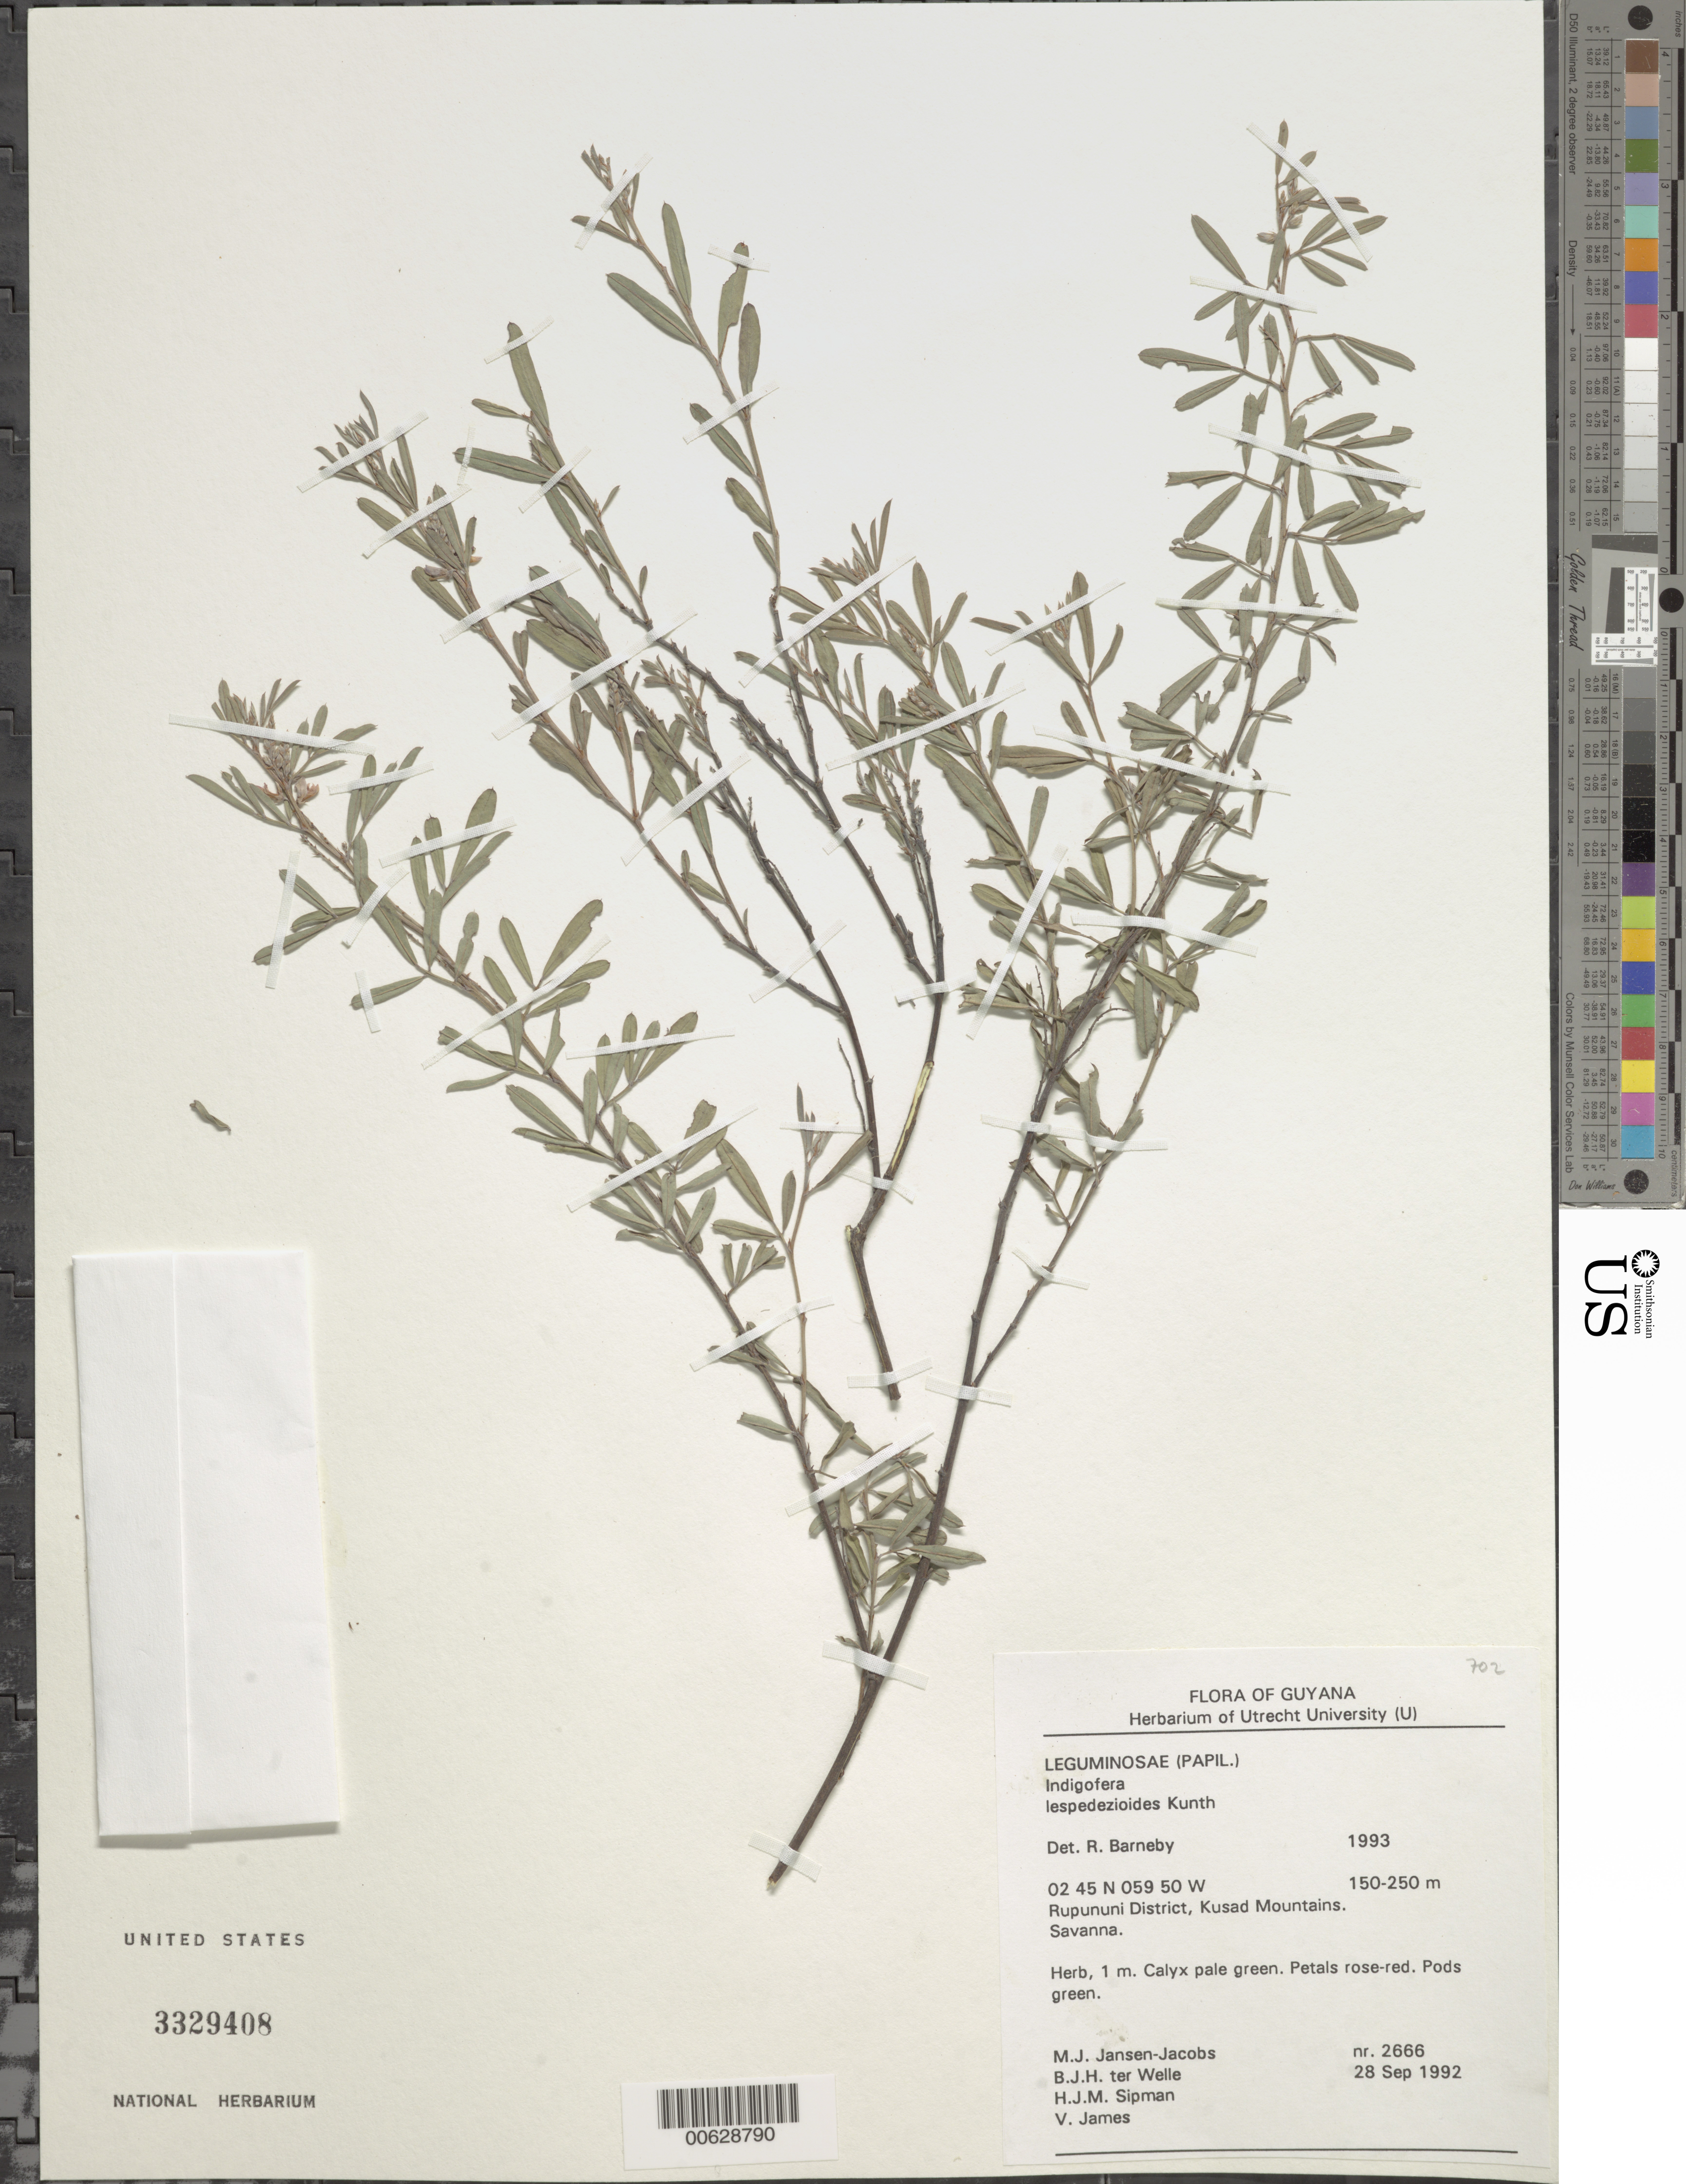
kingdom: Plantae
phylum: Tracheophyta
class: Magnoliopsida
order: Fabales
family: Fabaceae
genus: Indigofera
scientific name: Indigofera lespedezioides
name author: Kunth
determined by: Barneby, Rupert C., (NY)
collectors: M. J. Jansen-Jacobs, B. Welle, H. J. M. Sipman & V. James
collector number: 2666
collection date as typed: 28-Sep-92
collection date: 1992-09-28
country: Guyana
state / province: U. Takutu-U. Essequibo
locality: Kusad Mountains, Rupununi District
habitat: Savanna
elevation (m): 150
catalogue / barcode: US 3329408